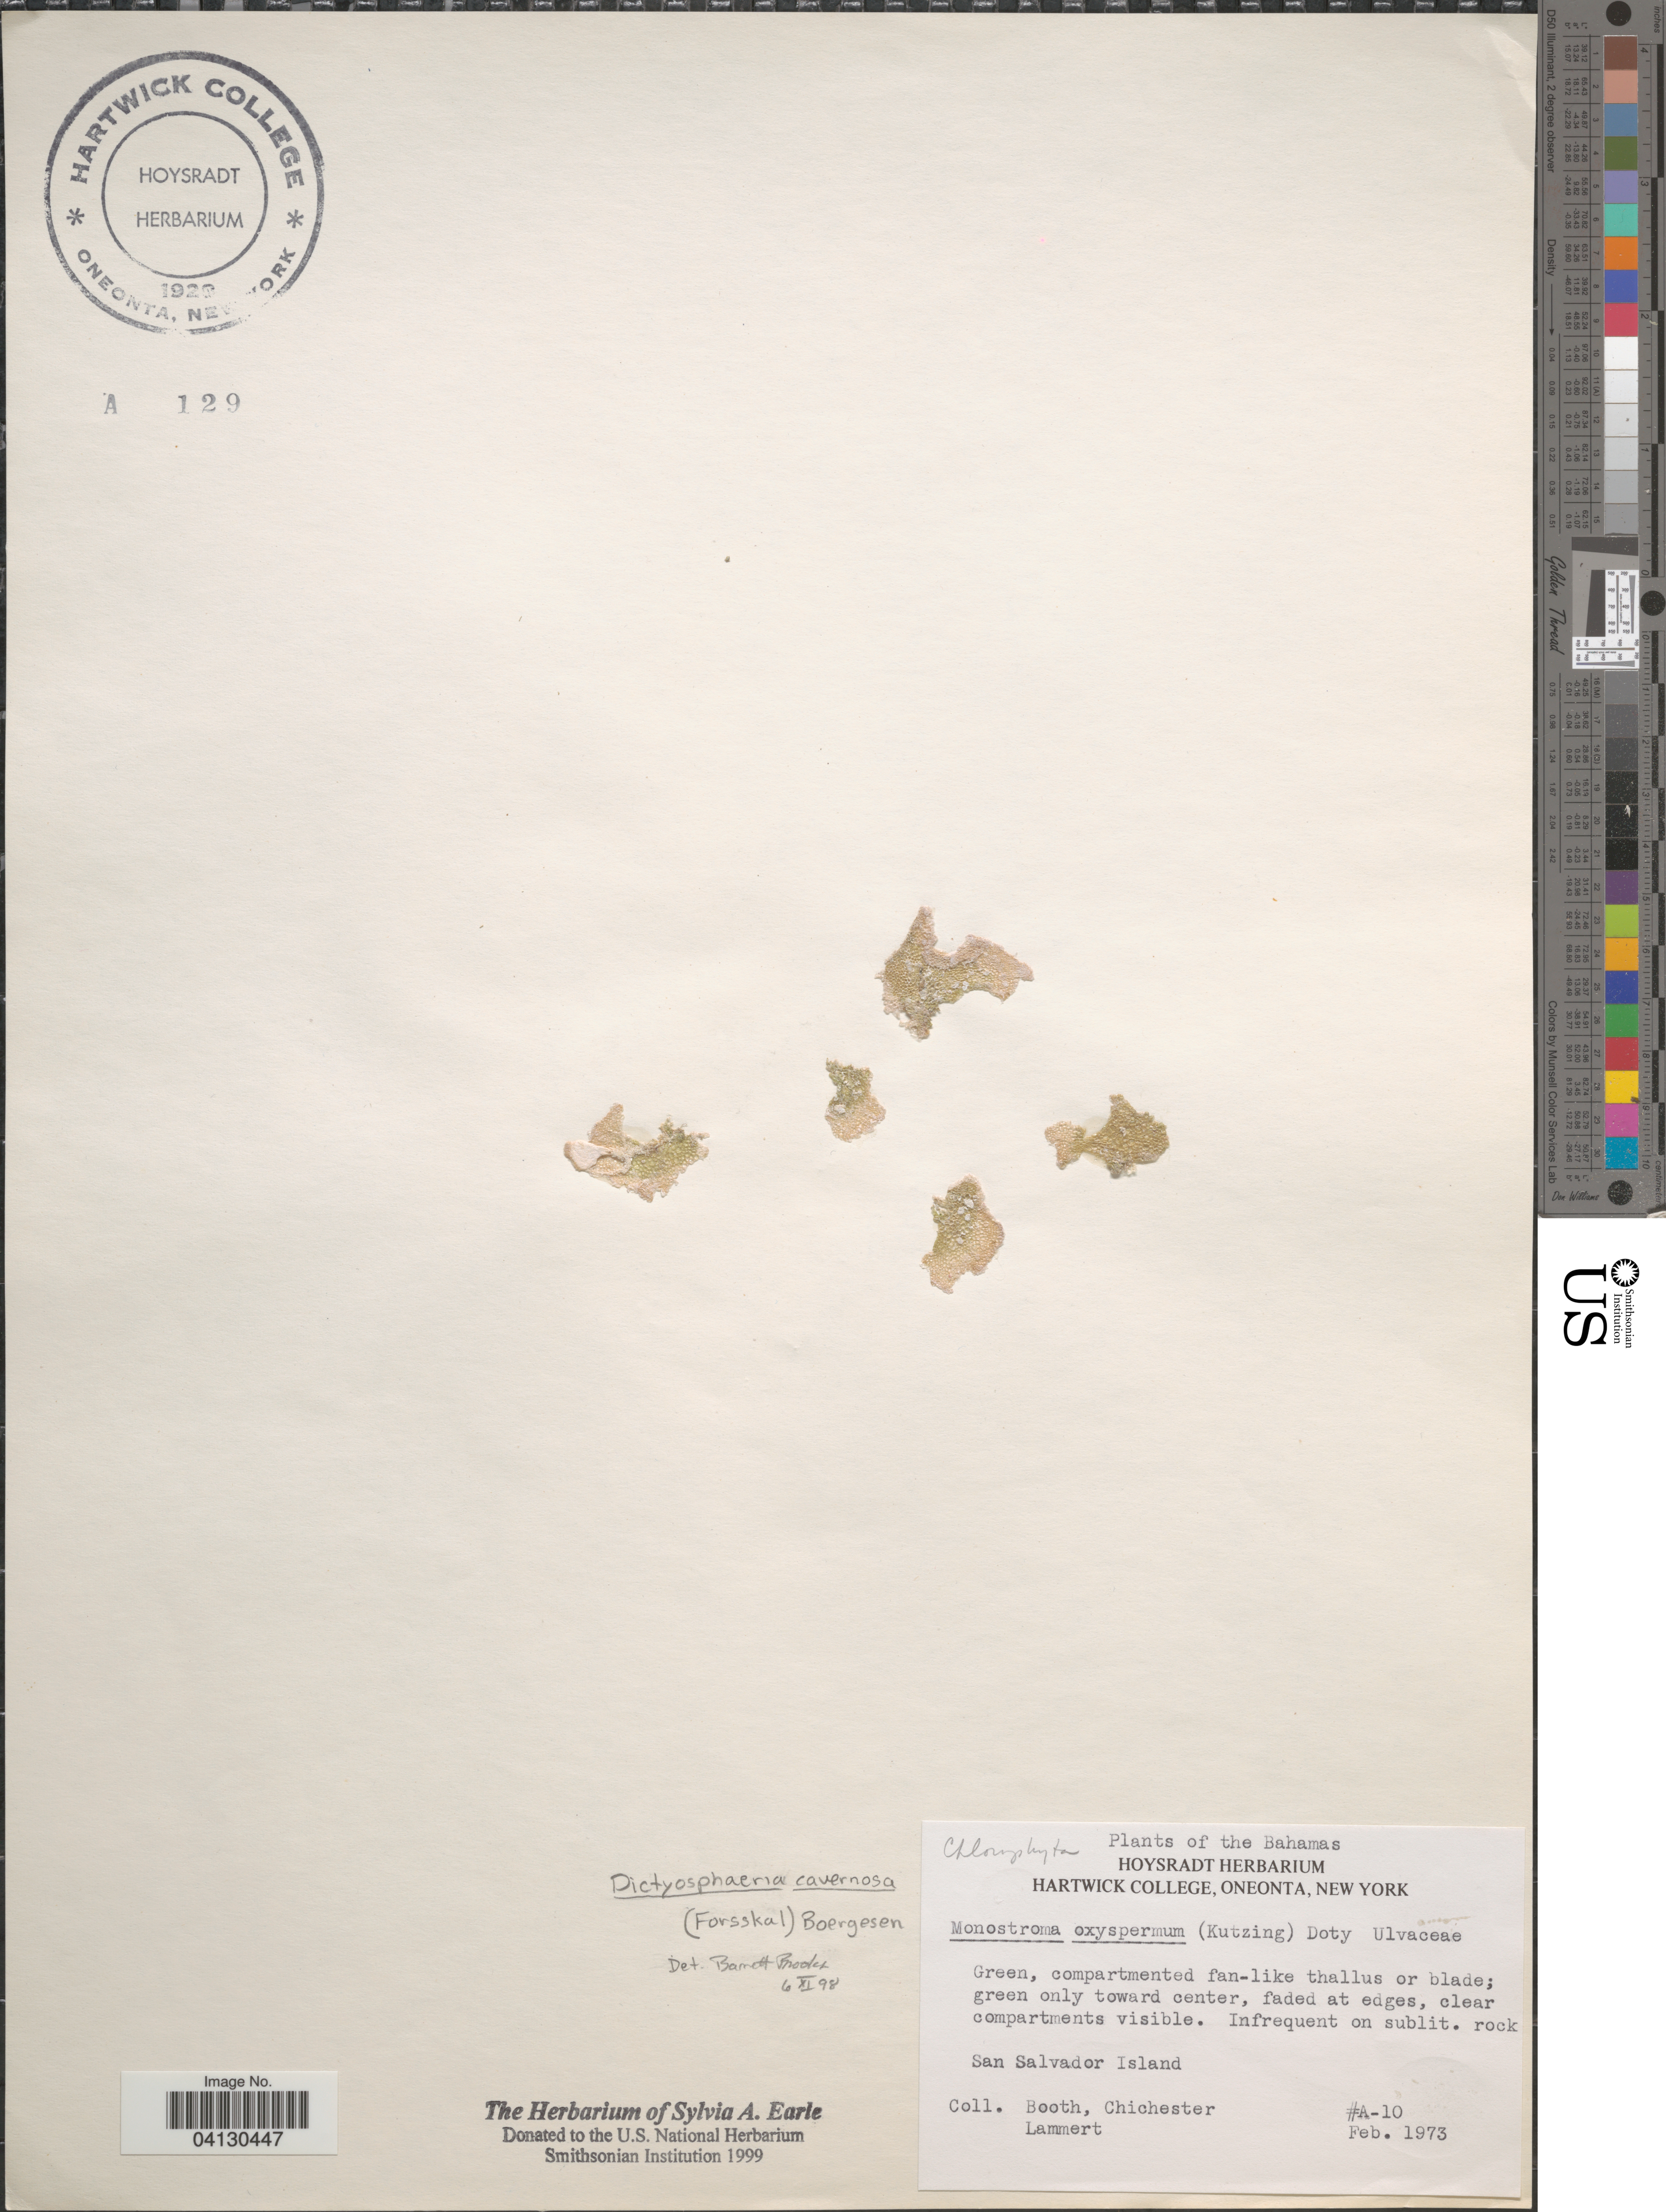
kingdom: Plantae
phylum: Chlorophyta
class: Ulvophyceae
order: Siphonocladales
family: Siphonocladaceae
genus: Dictyosphaeria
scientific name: Dictyosphaeria cavernosa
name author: (Forssk.) Børgesen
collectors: -. Booth, -. Chichester & -. Lammert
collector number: A-10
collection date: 1973-02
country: Bahamas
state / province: San Salvador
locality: San Salvador Island.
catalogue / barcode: US 329032